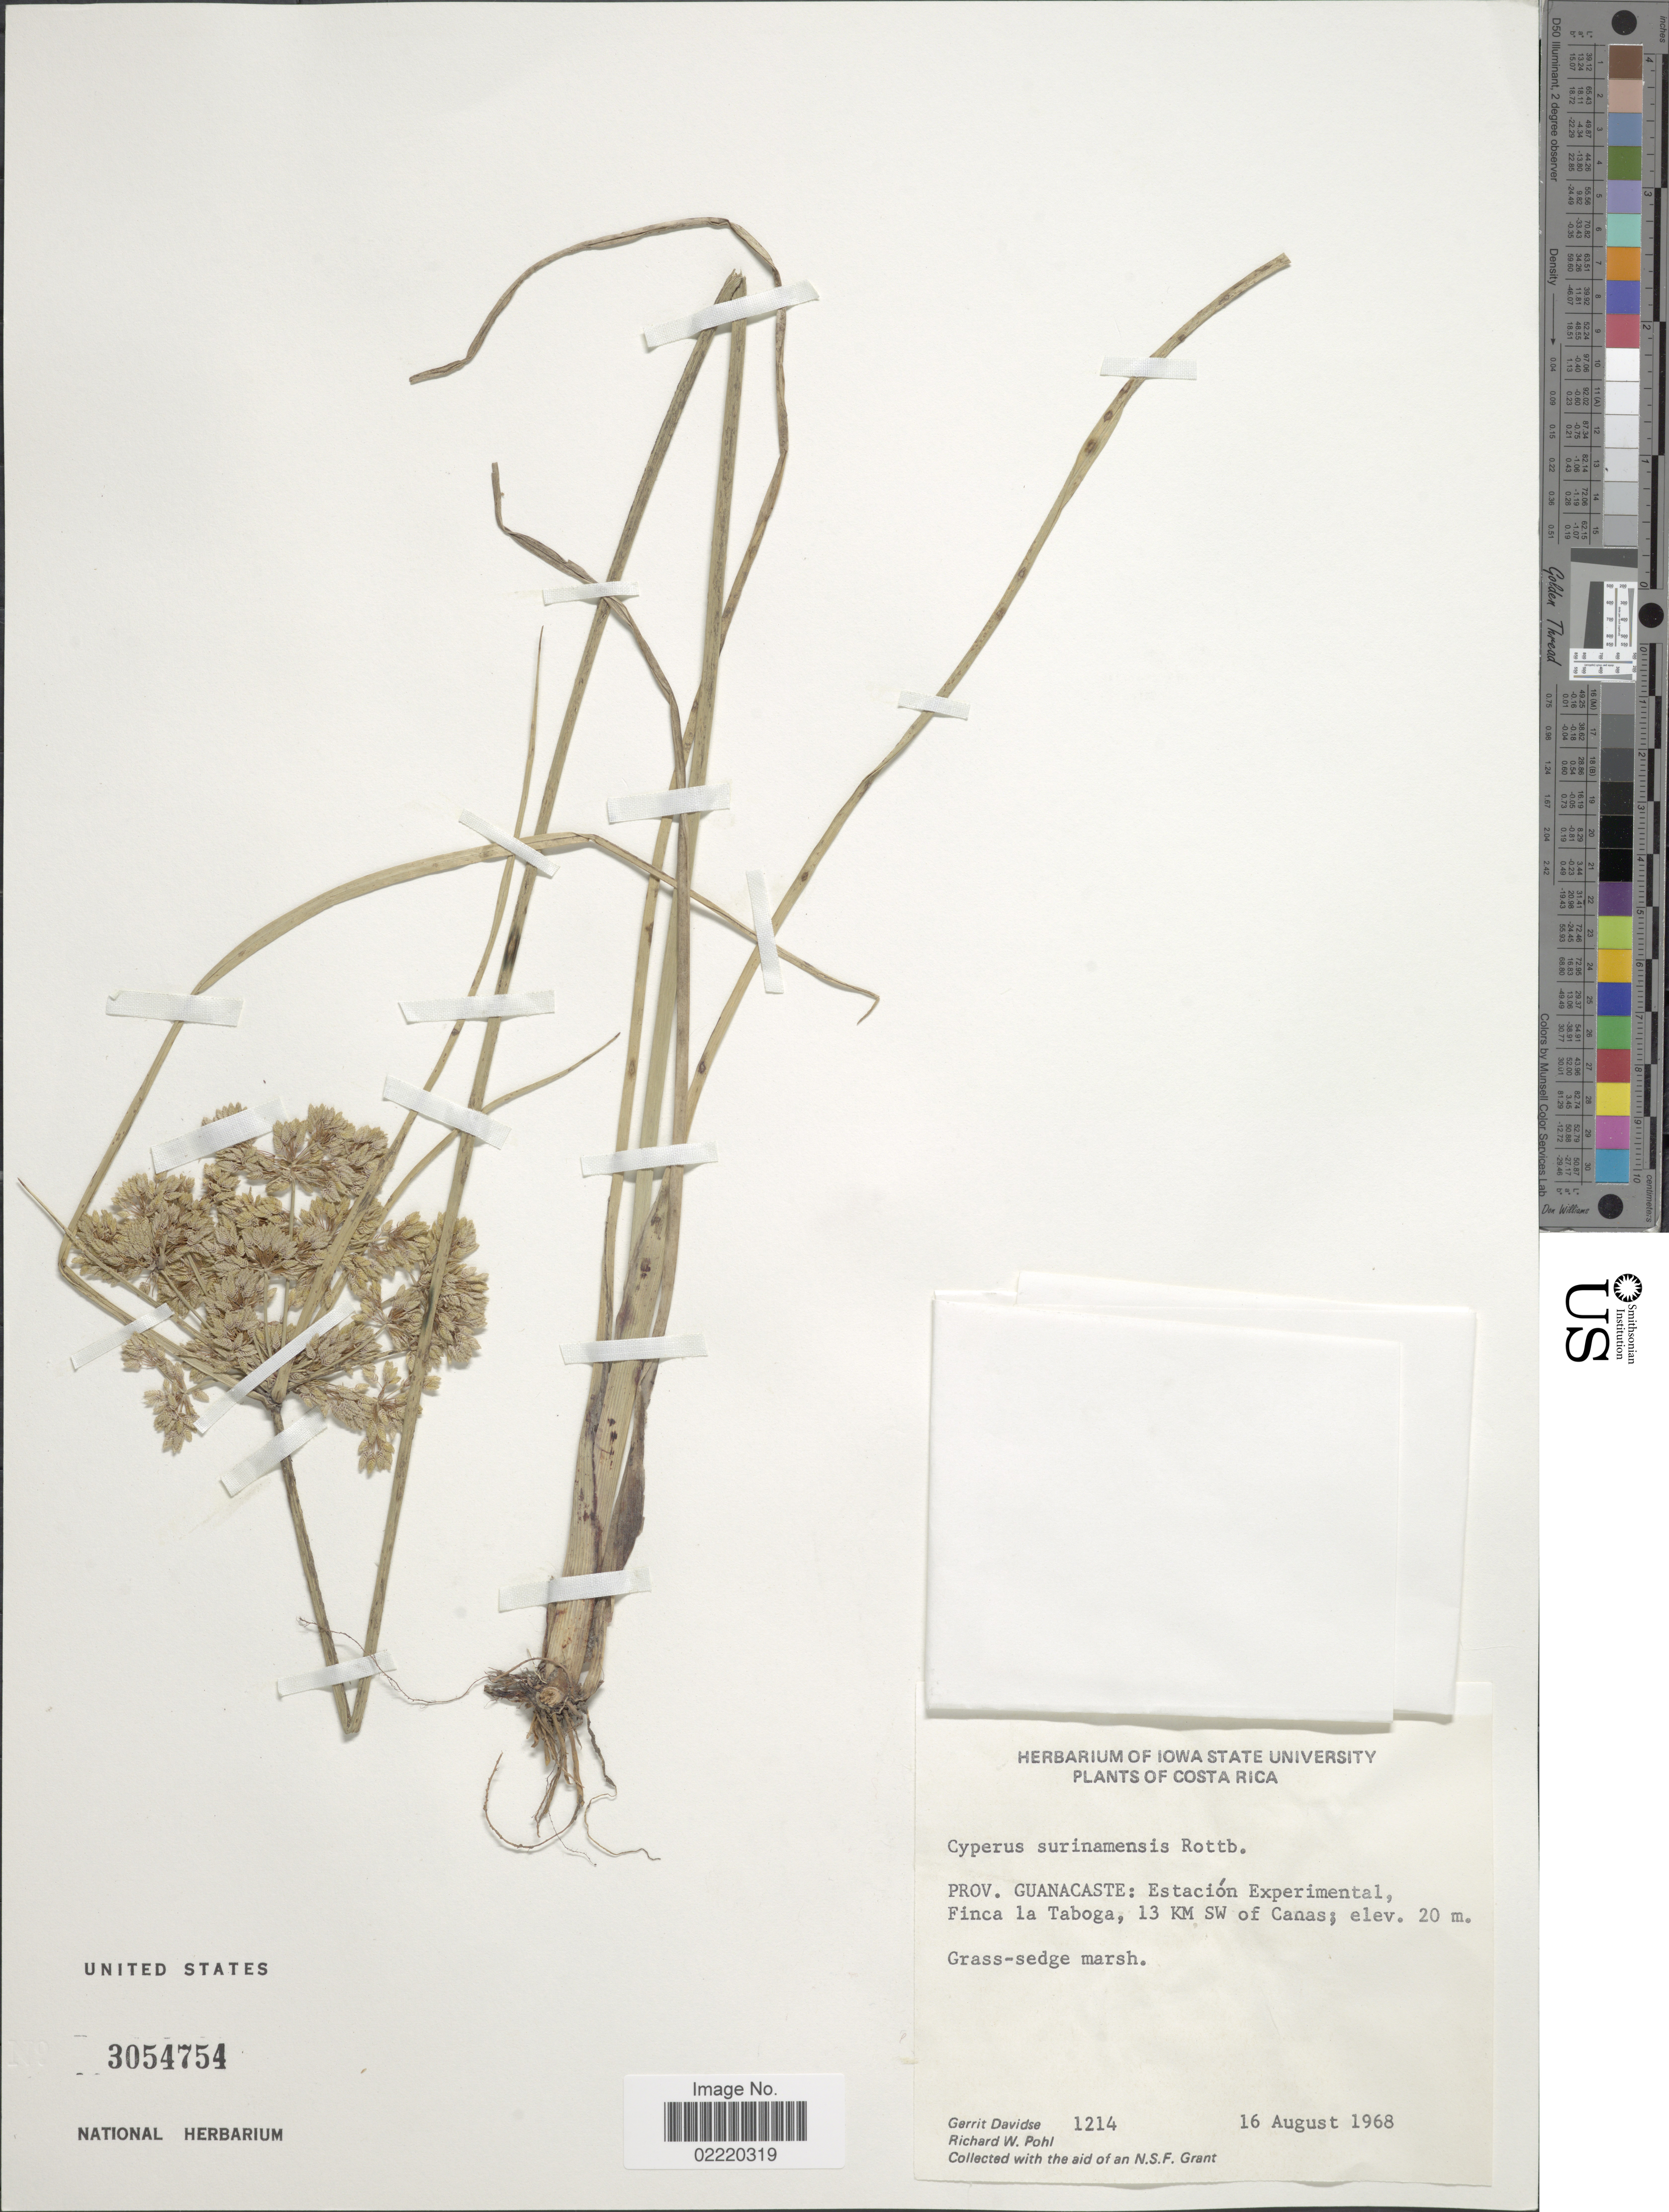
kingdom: Plantae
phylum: Tracheophyta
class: Liliopsida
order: Poales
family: Cyperaceae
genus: Cyperus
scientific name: Cyperus surinamensis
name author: Rottb.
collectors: G. Davidse & R. W. Pohl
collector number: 1214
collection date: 1968-08-16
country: Costa Rica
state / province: Guanacaste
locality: Estacion Experimental, Finca la Taboga, 13 KM SW of Canas.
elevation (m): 20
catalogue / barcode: US 3054754